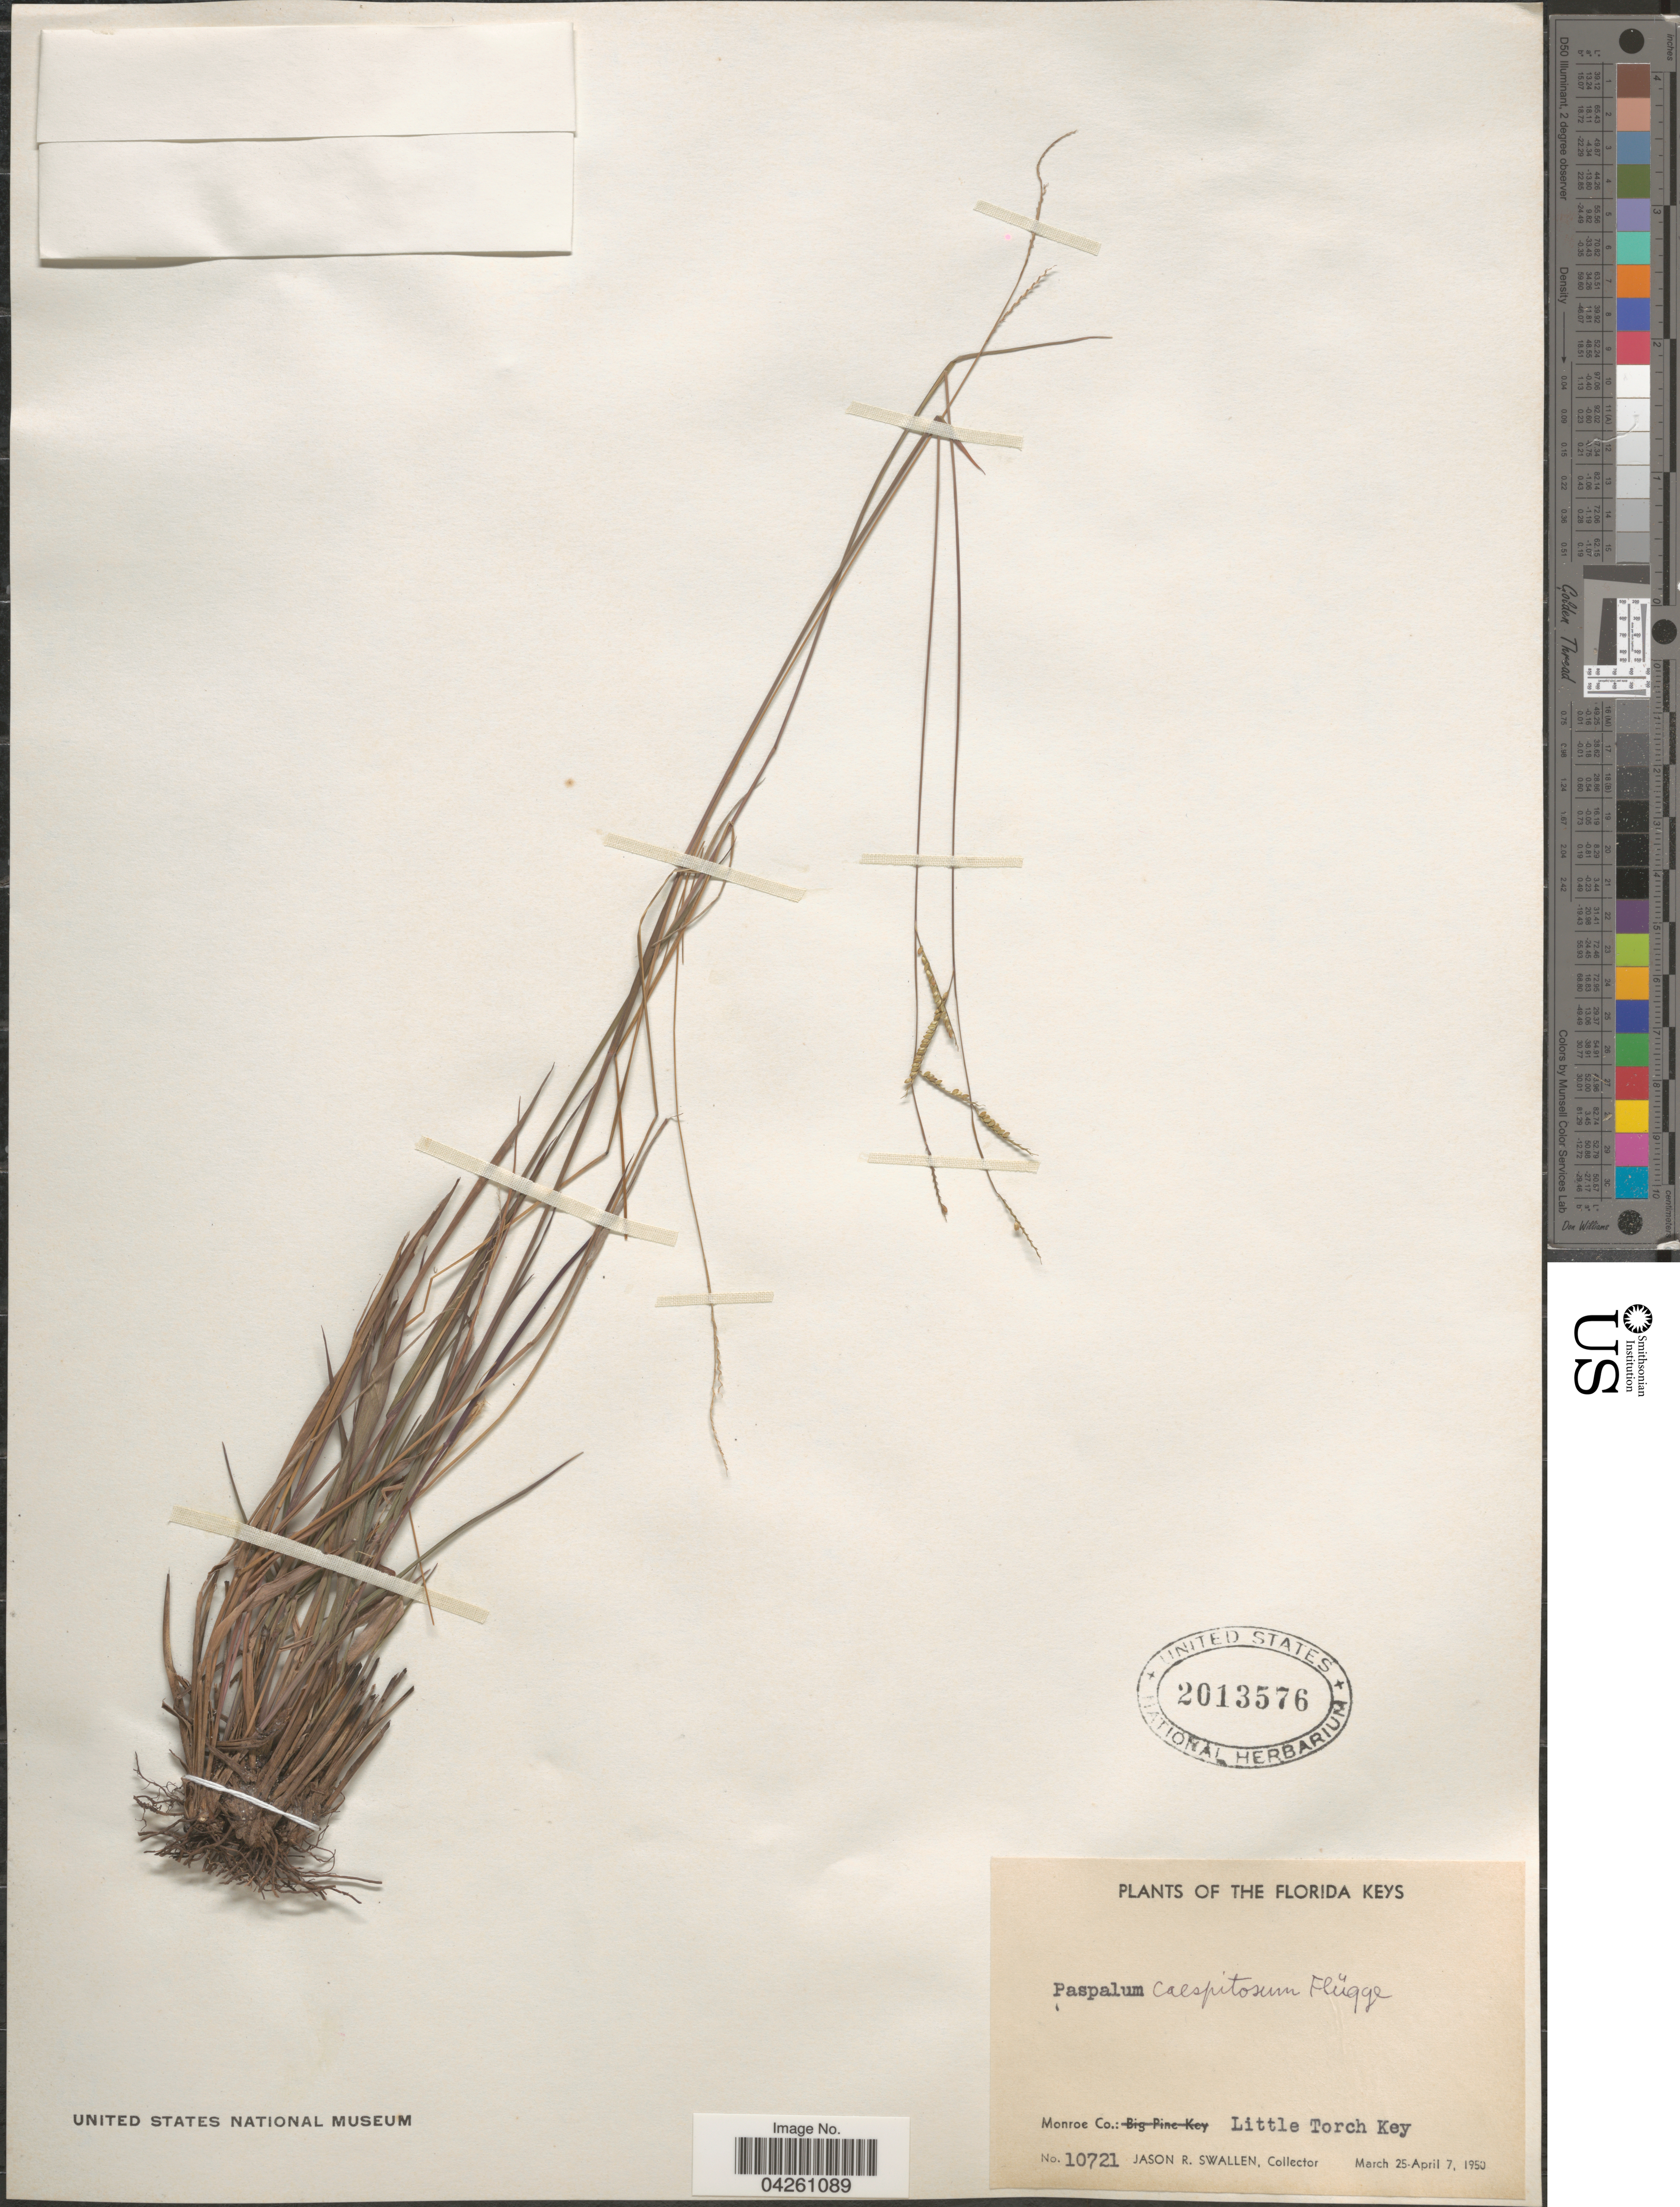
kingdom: Plantae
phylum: Tracheophyta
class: Liliopsida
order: Poales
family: Poaceae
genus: Paspalum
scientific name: Paspalum caespitosum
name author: Flüggé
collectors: J. R. Swallen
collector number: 10721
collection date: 1950-03-25/1950-04-07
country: United States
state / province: Florida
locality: The Florida Keys. Monroe Co.: Little Torch Key.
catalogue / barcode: US 2013576